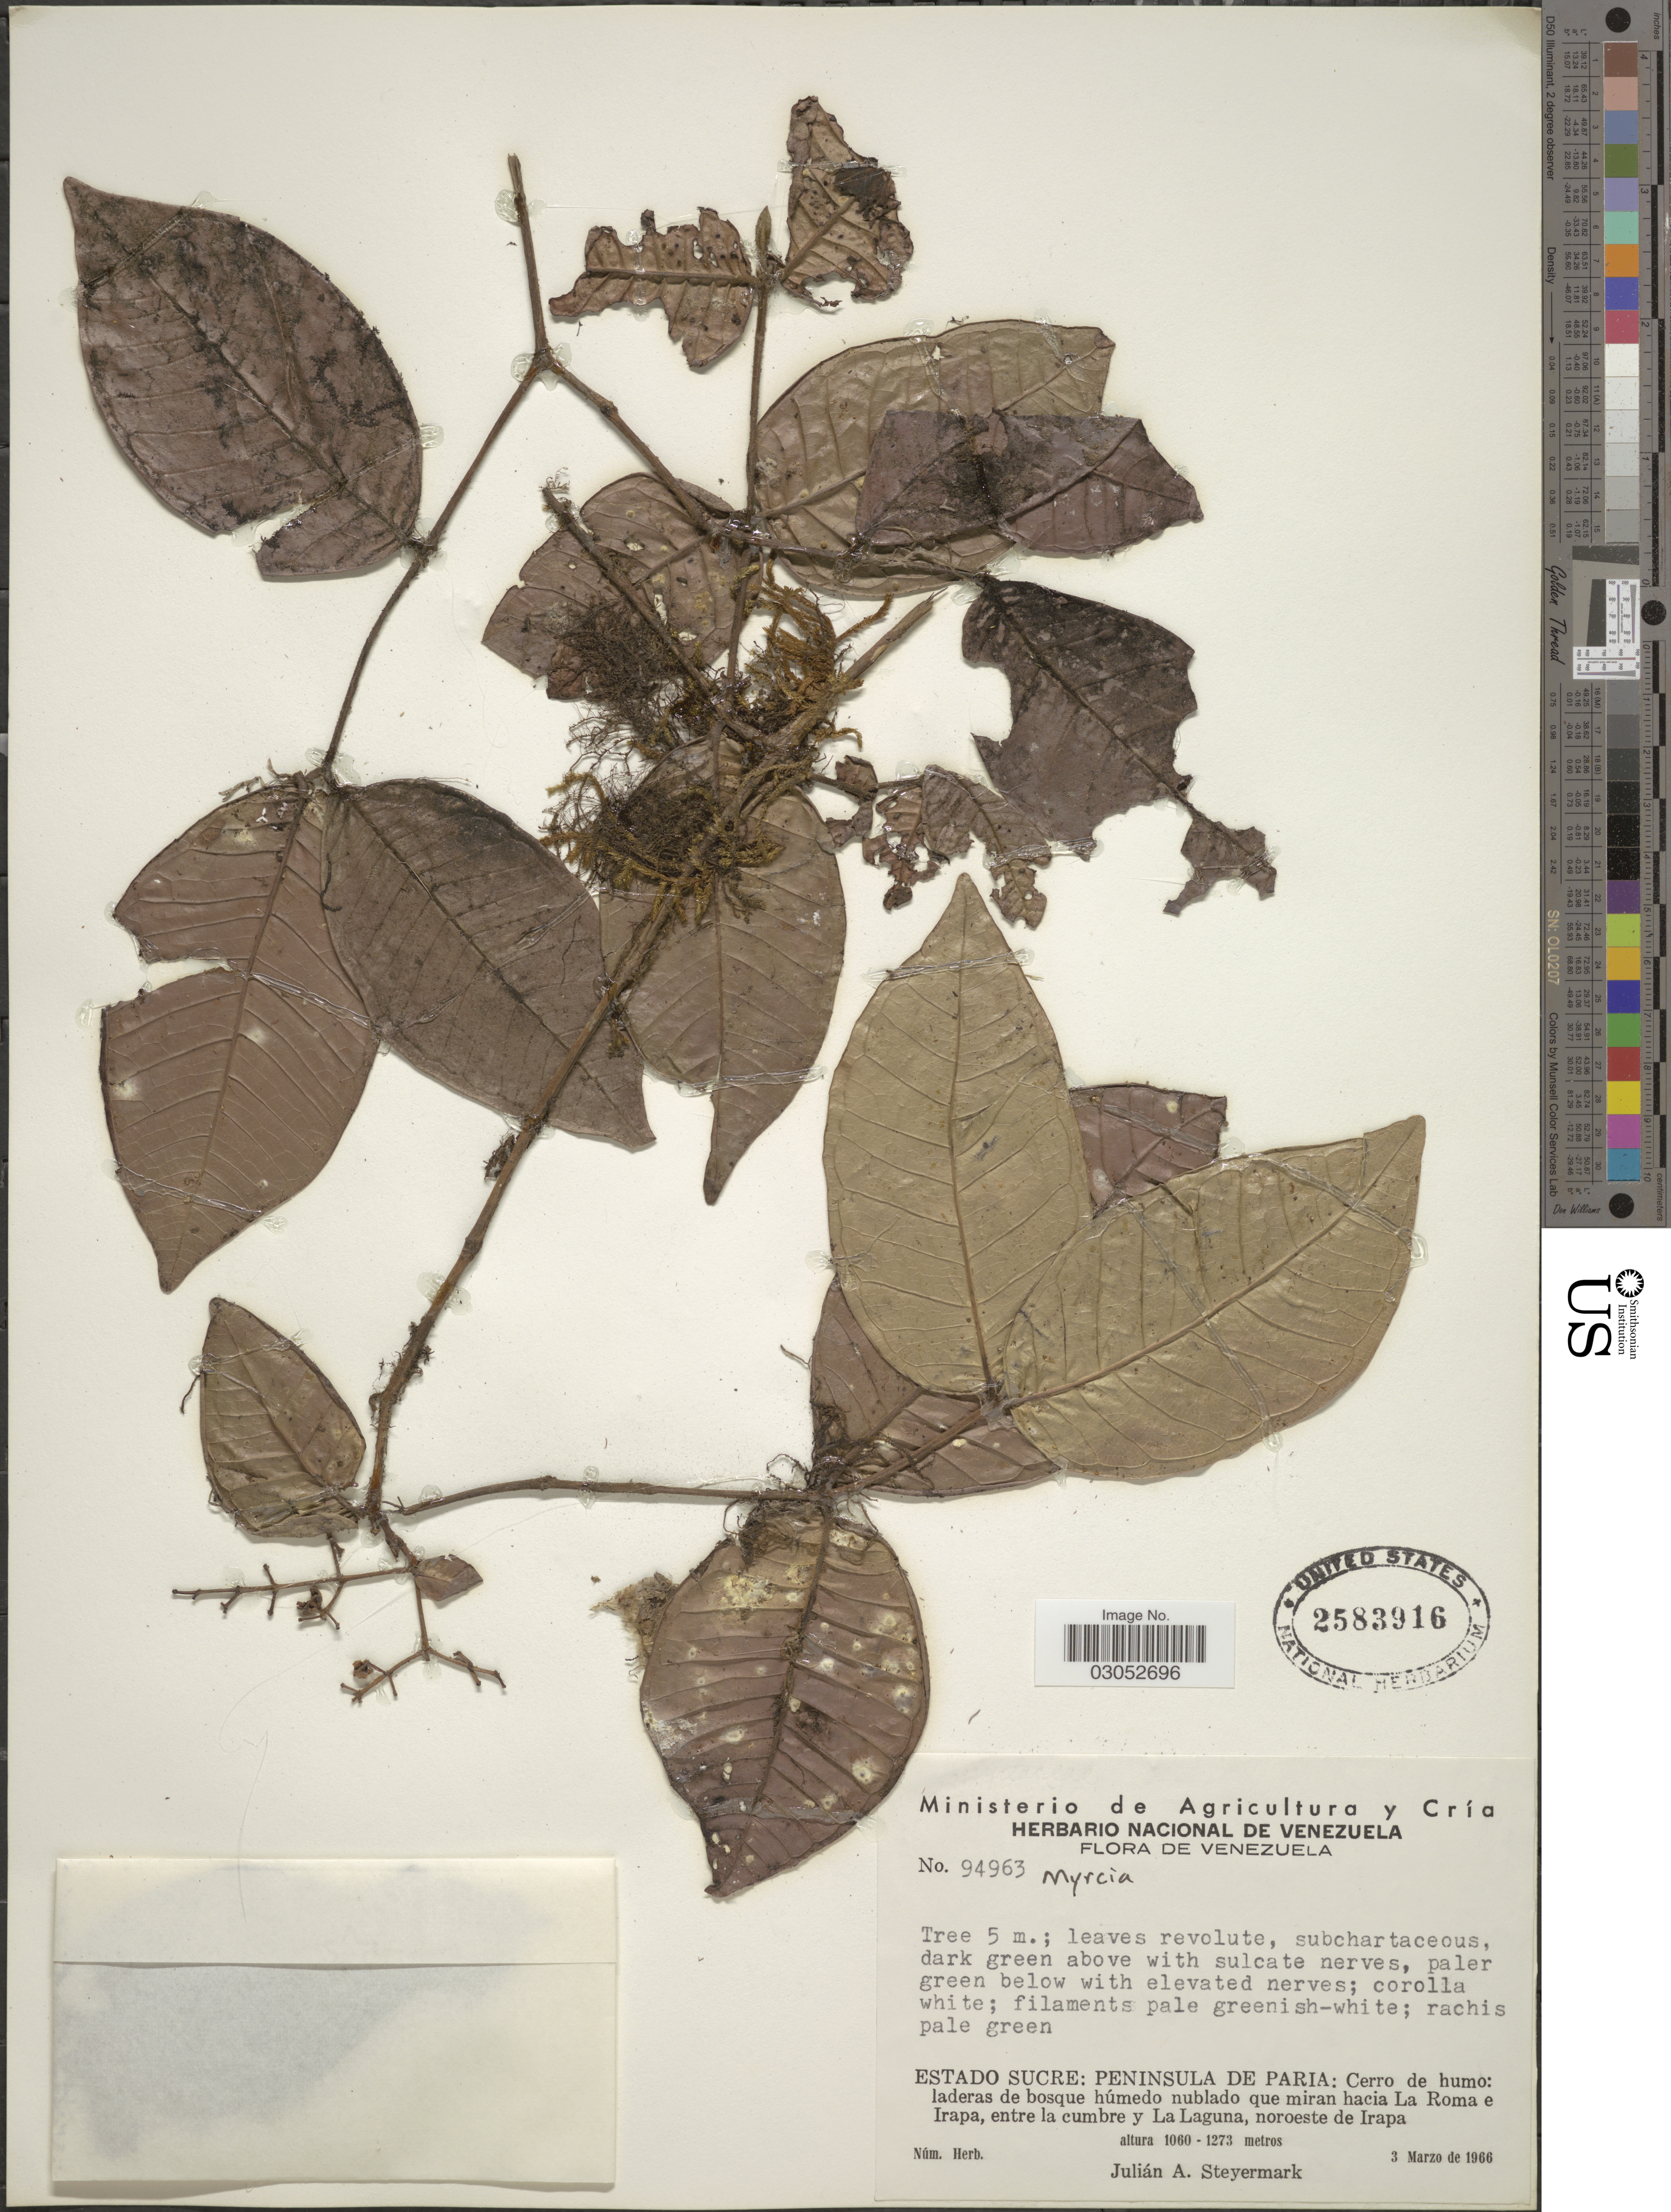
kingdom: Plantae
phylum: Tracheophyta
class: Magnoliopsida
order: Myrtales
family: Myrtaceae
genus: Myrcia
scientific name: Myrcia sp.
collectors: J. Steyermark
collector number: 94963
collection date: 1966-03-03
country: Venezuela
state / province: Sucre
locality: Peninsula de Paria: Cerro de humo: laderas de bosque húmedo nublado que miran hacia La Roma e Irapa, entre la cumbre y La Laguna, noroeste de Irapa.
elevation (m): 1060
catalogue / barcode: US 2583916